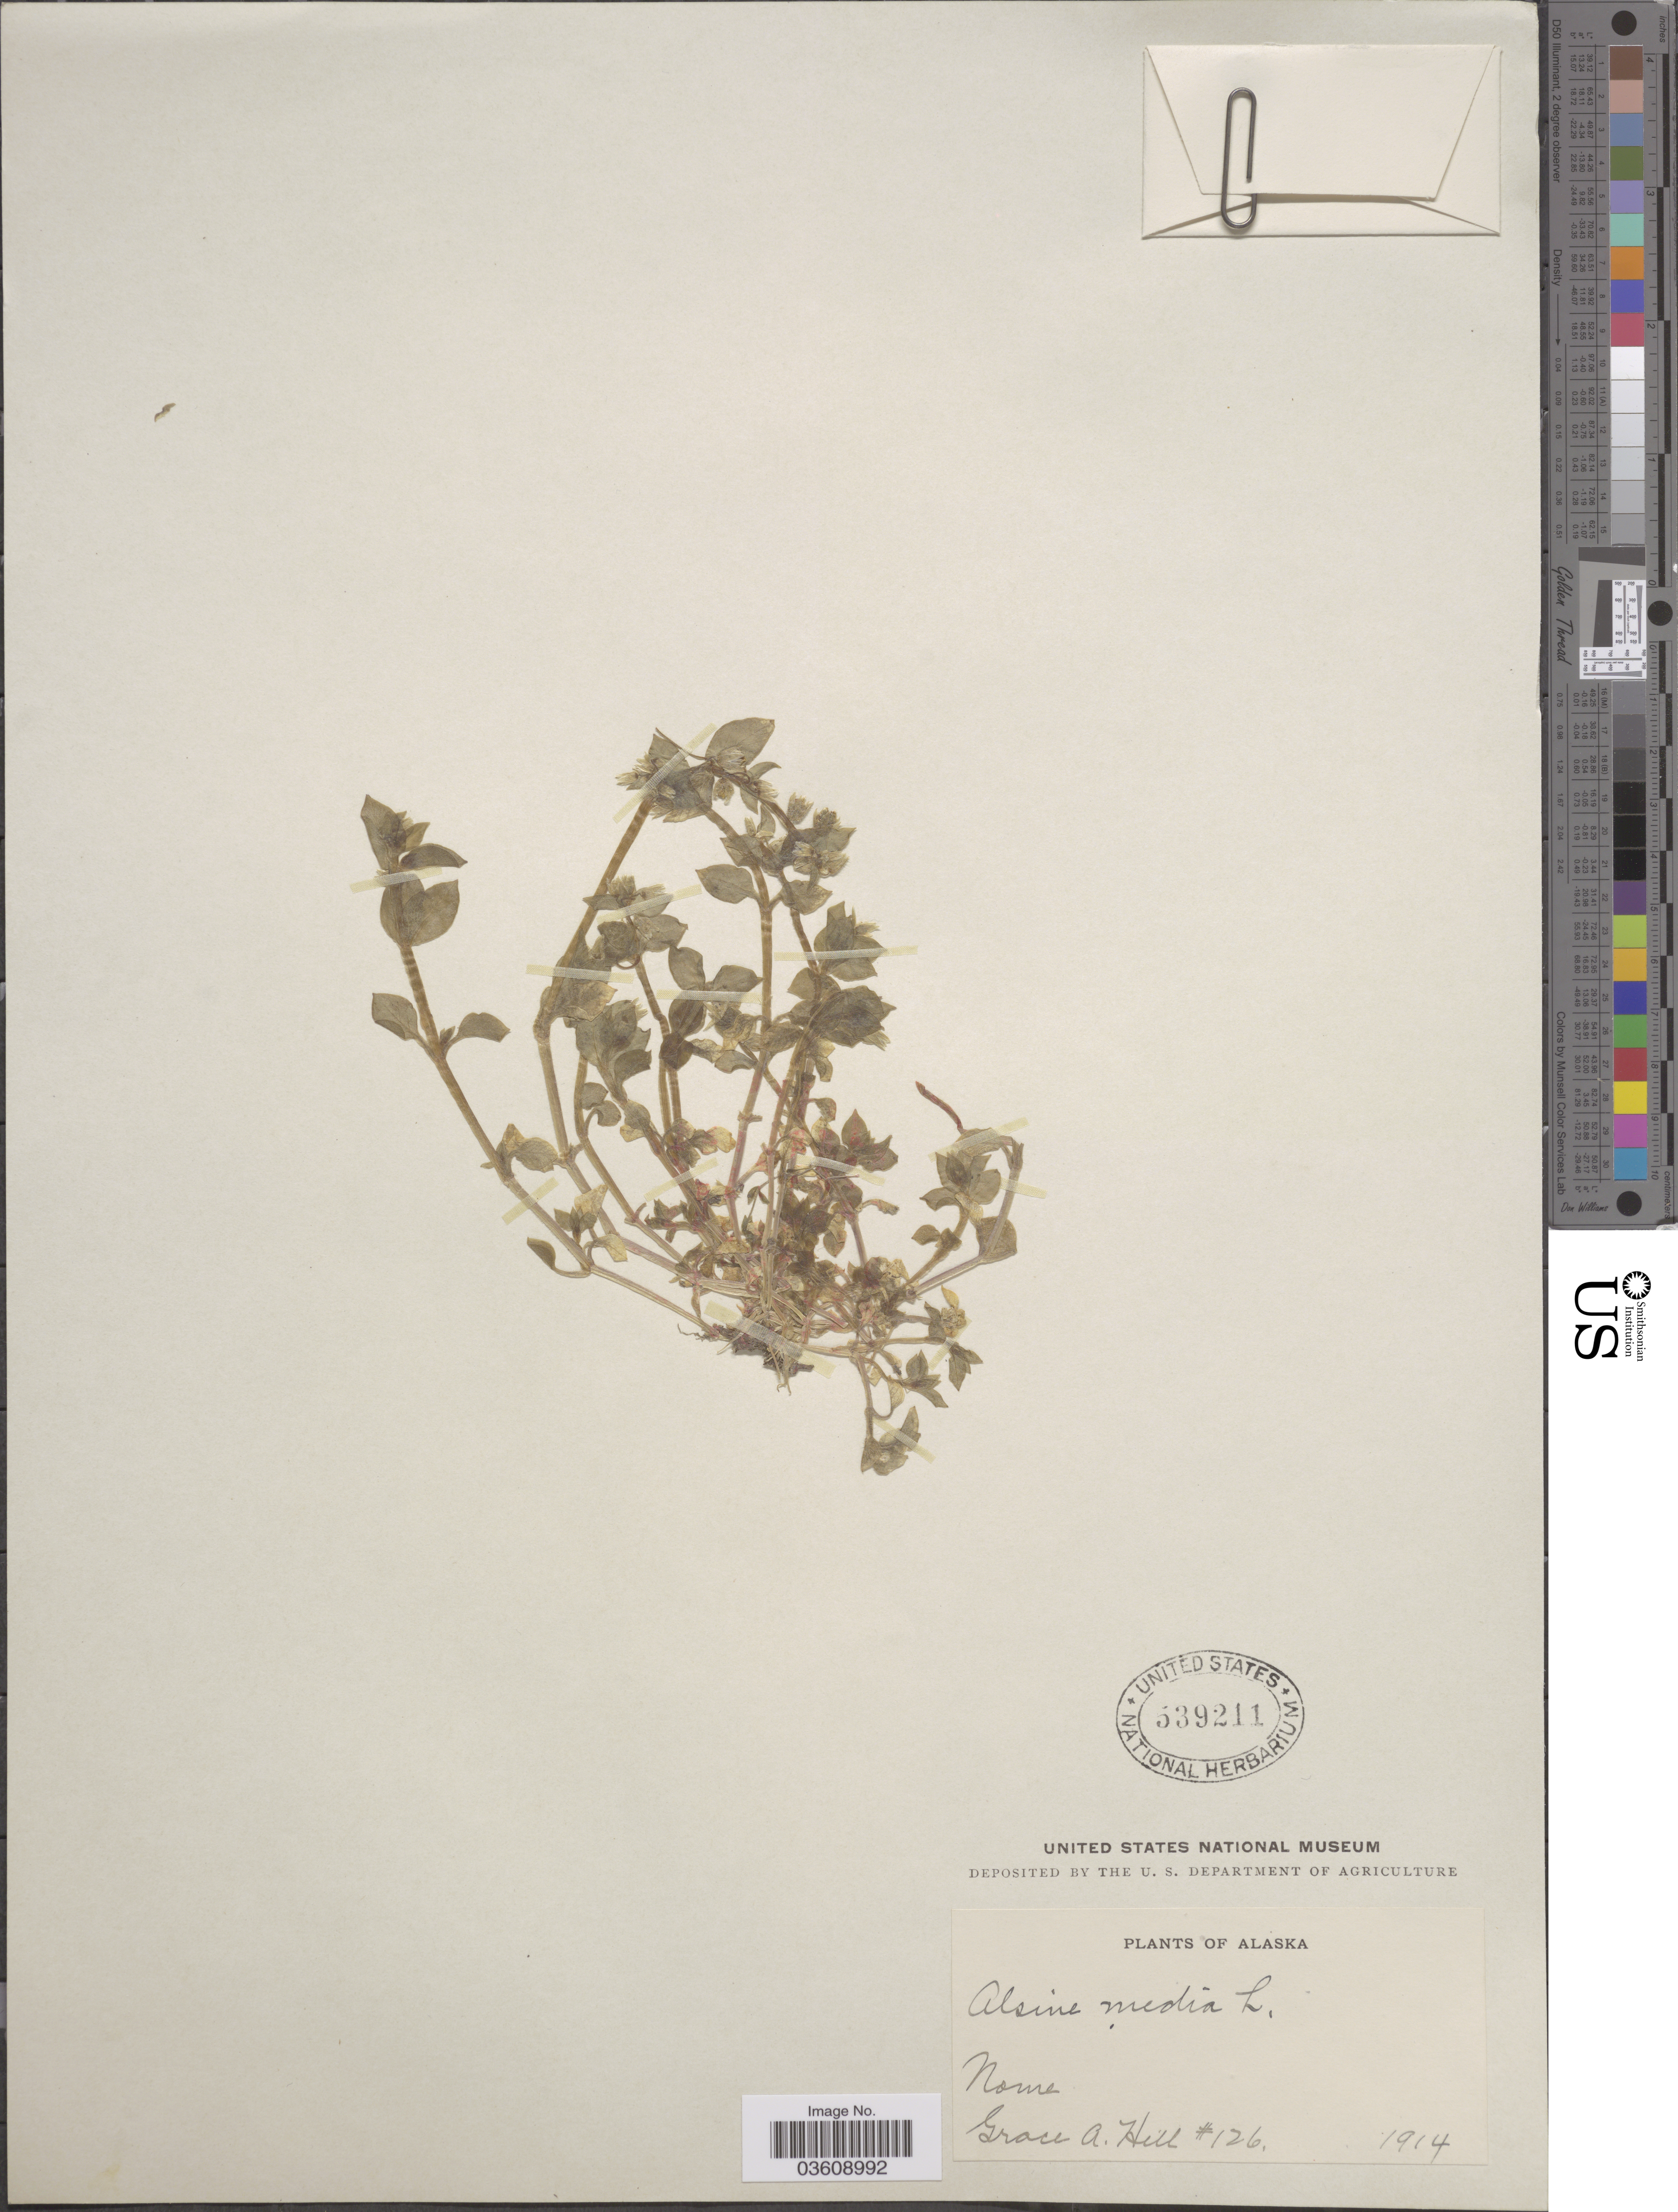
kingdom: Plantae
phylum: Tracheophyta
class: Magnoliopsida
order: Caryophyllales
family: Caryophyllaceae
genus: Stellaria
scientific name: Stellaria media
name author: (L.) Vill.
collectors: G. A. Hill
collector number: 126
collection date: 1914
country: United States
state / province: Alaska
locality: Nome.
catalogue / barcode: US 539211